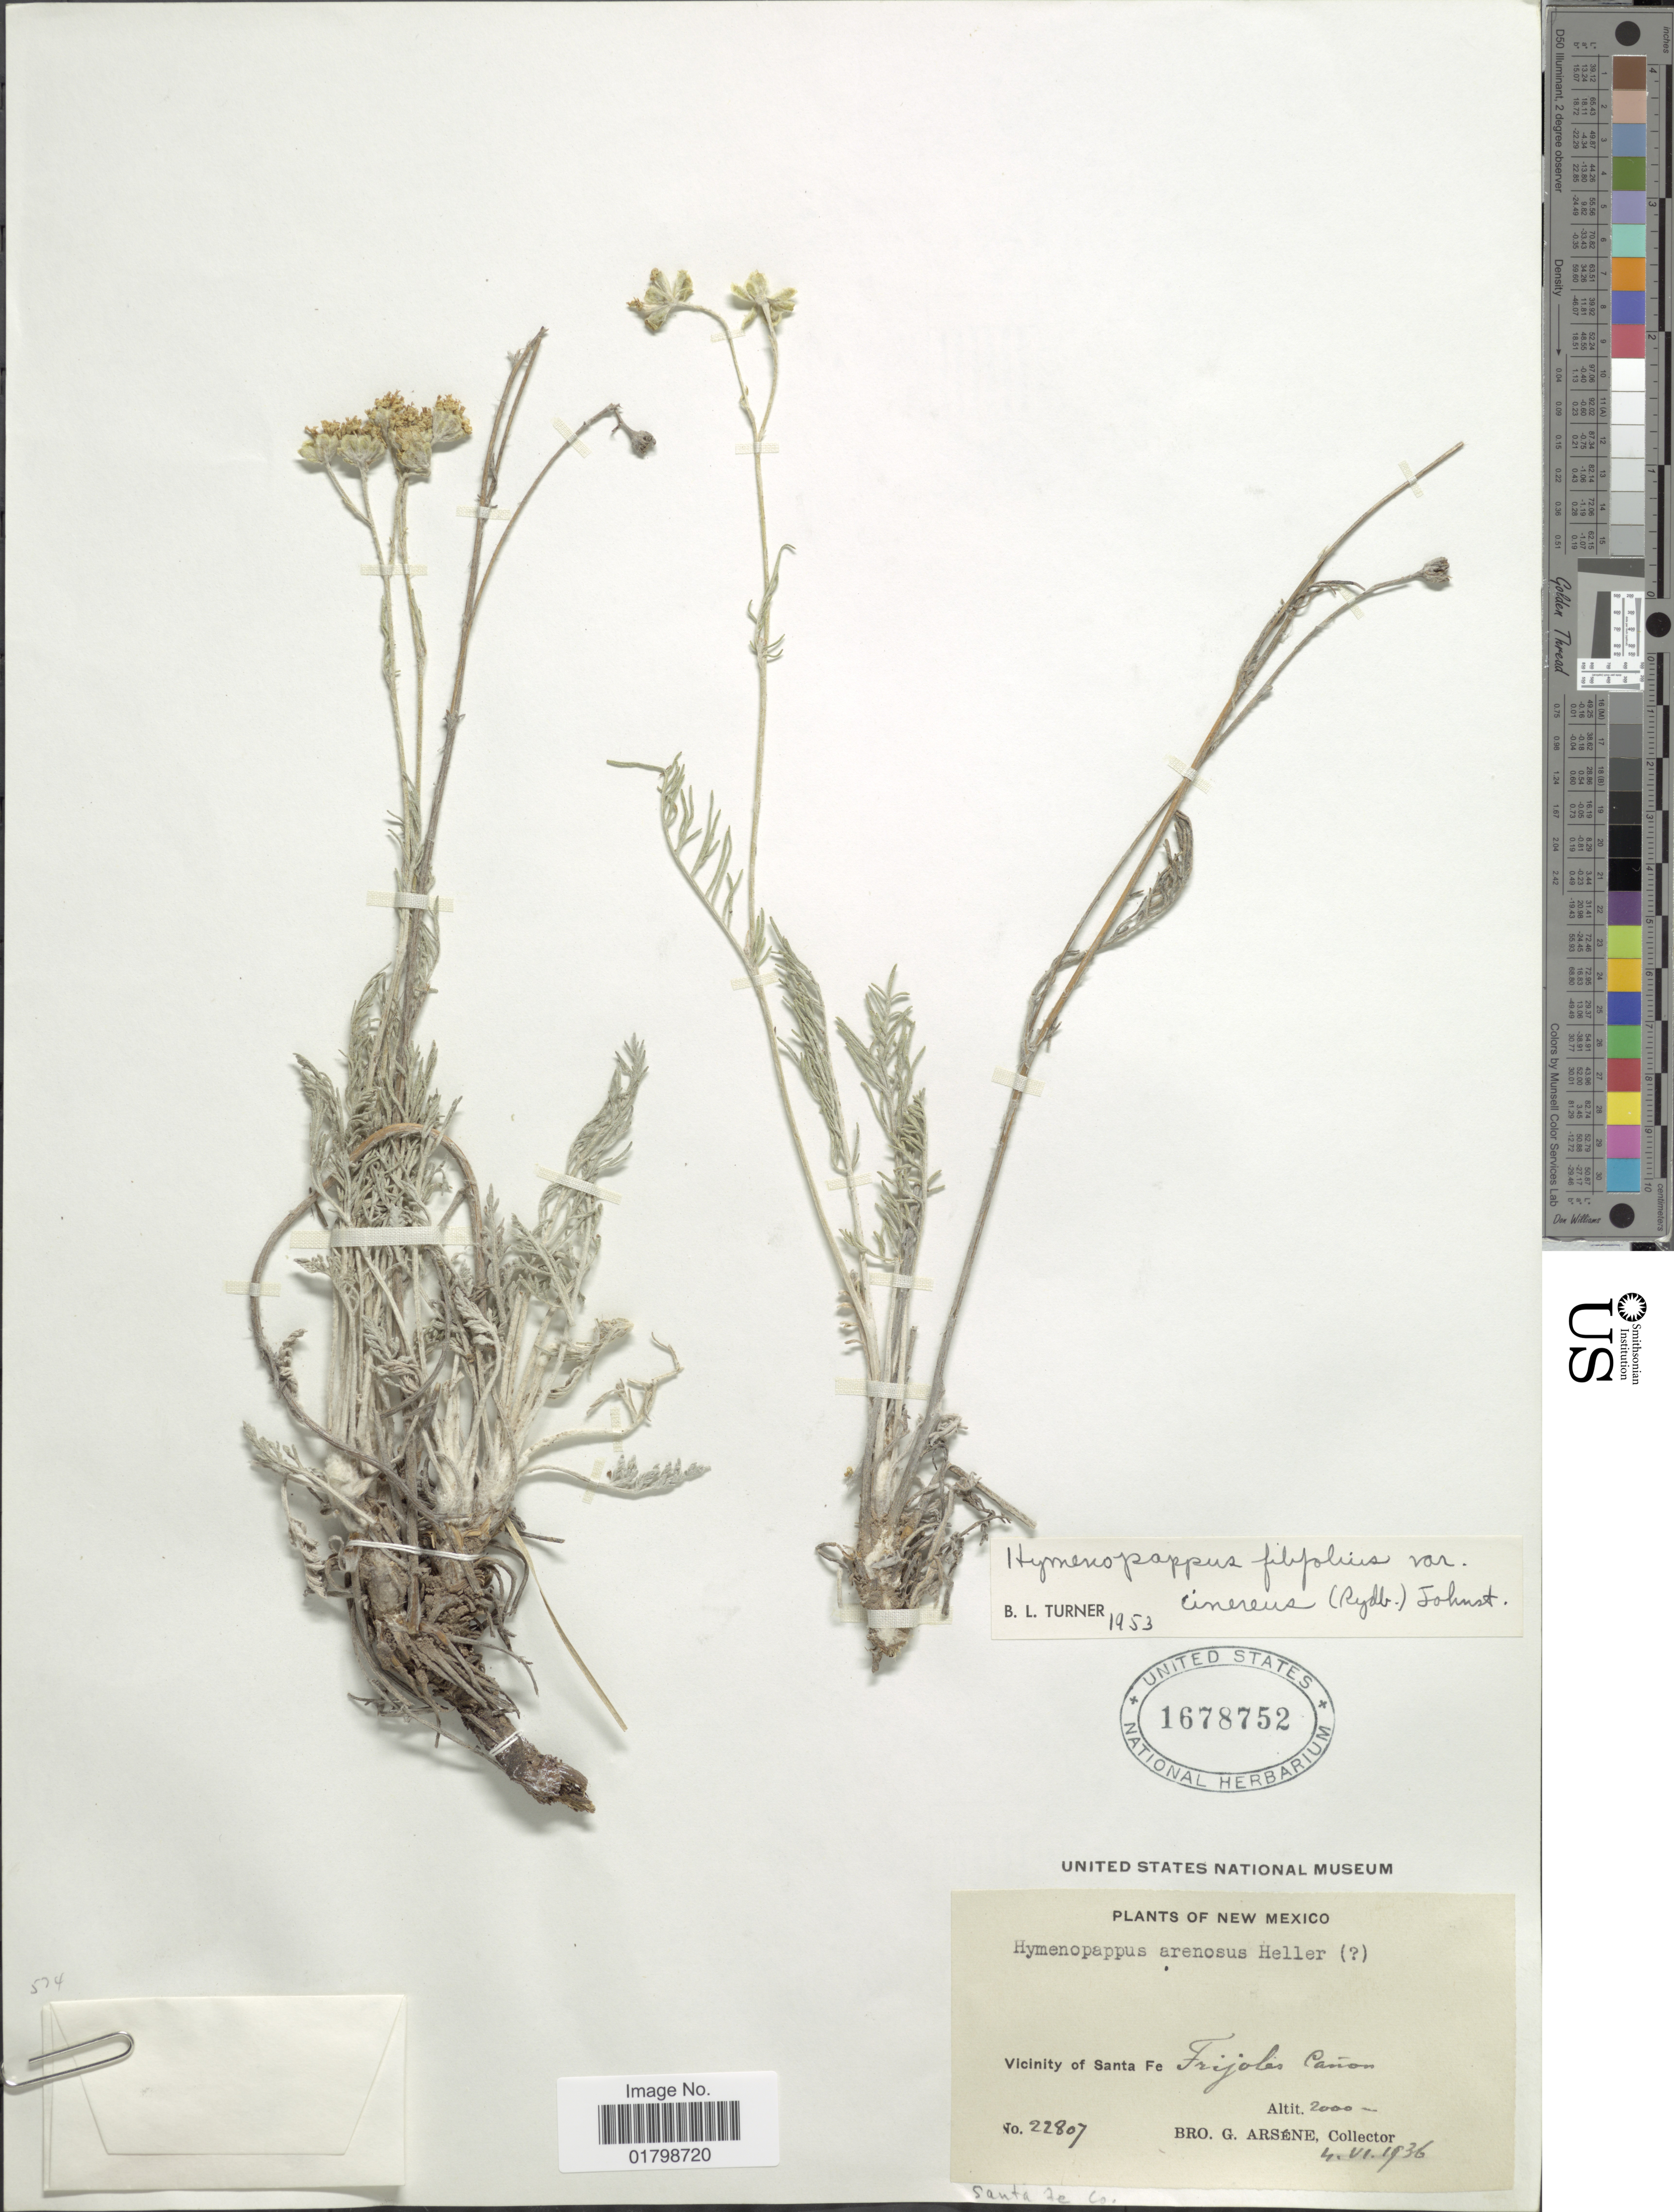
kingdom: Plantae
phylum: Tracheophyta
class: Magnoliopsida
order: Asterales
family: Asteraceae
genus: Hymenopappus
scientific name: Hymenopappus filifolius var. cinereus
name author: (Rydb.) I.M. Johnst.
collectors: Bro. G. Arsène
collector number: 22807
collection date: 1936-06-04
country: United States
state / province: New Mexico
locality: Vicinity of Santa Fe, Frijoles Canon, Santa Fe Co.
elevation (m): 2000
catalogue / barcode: US 1678752